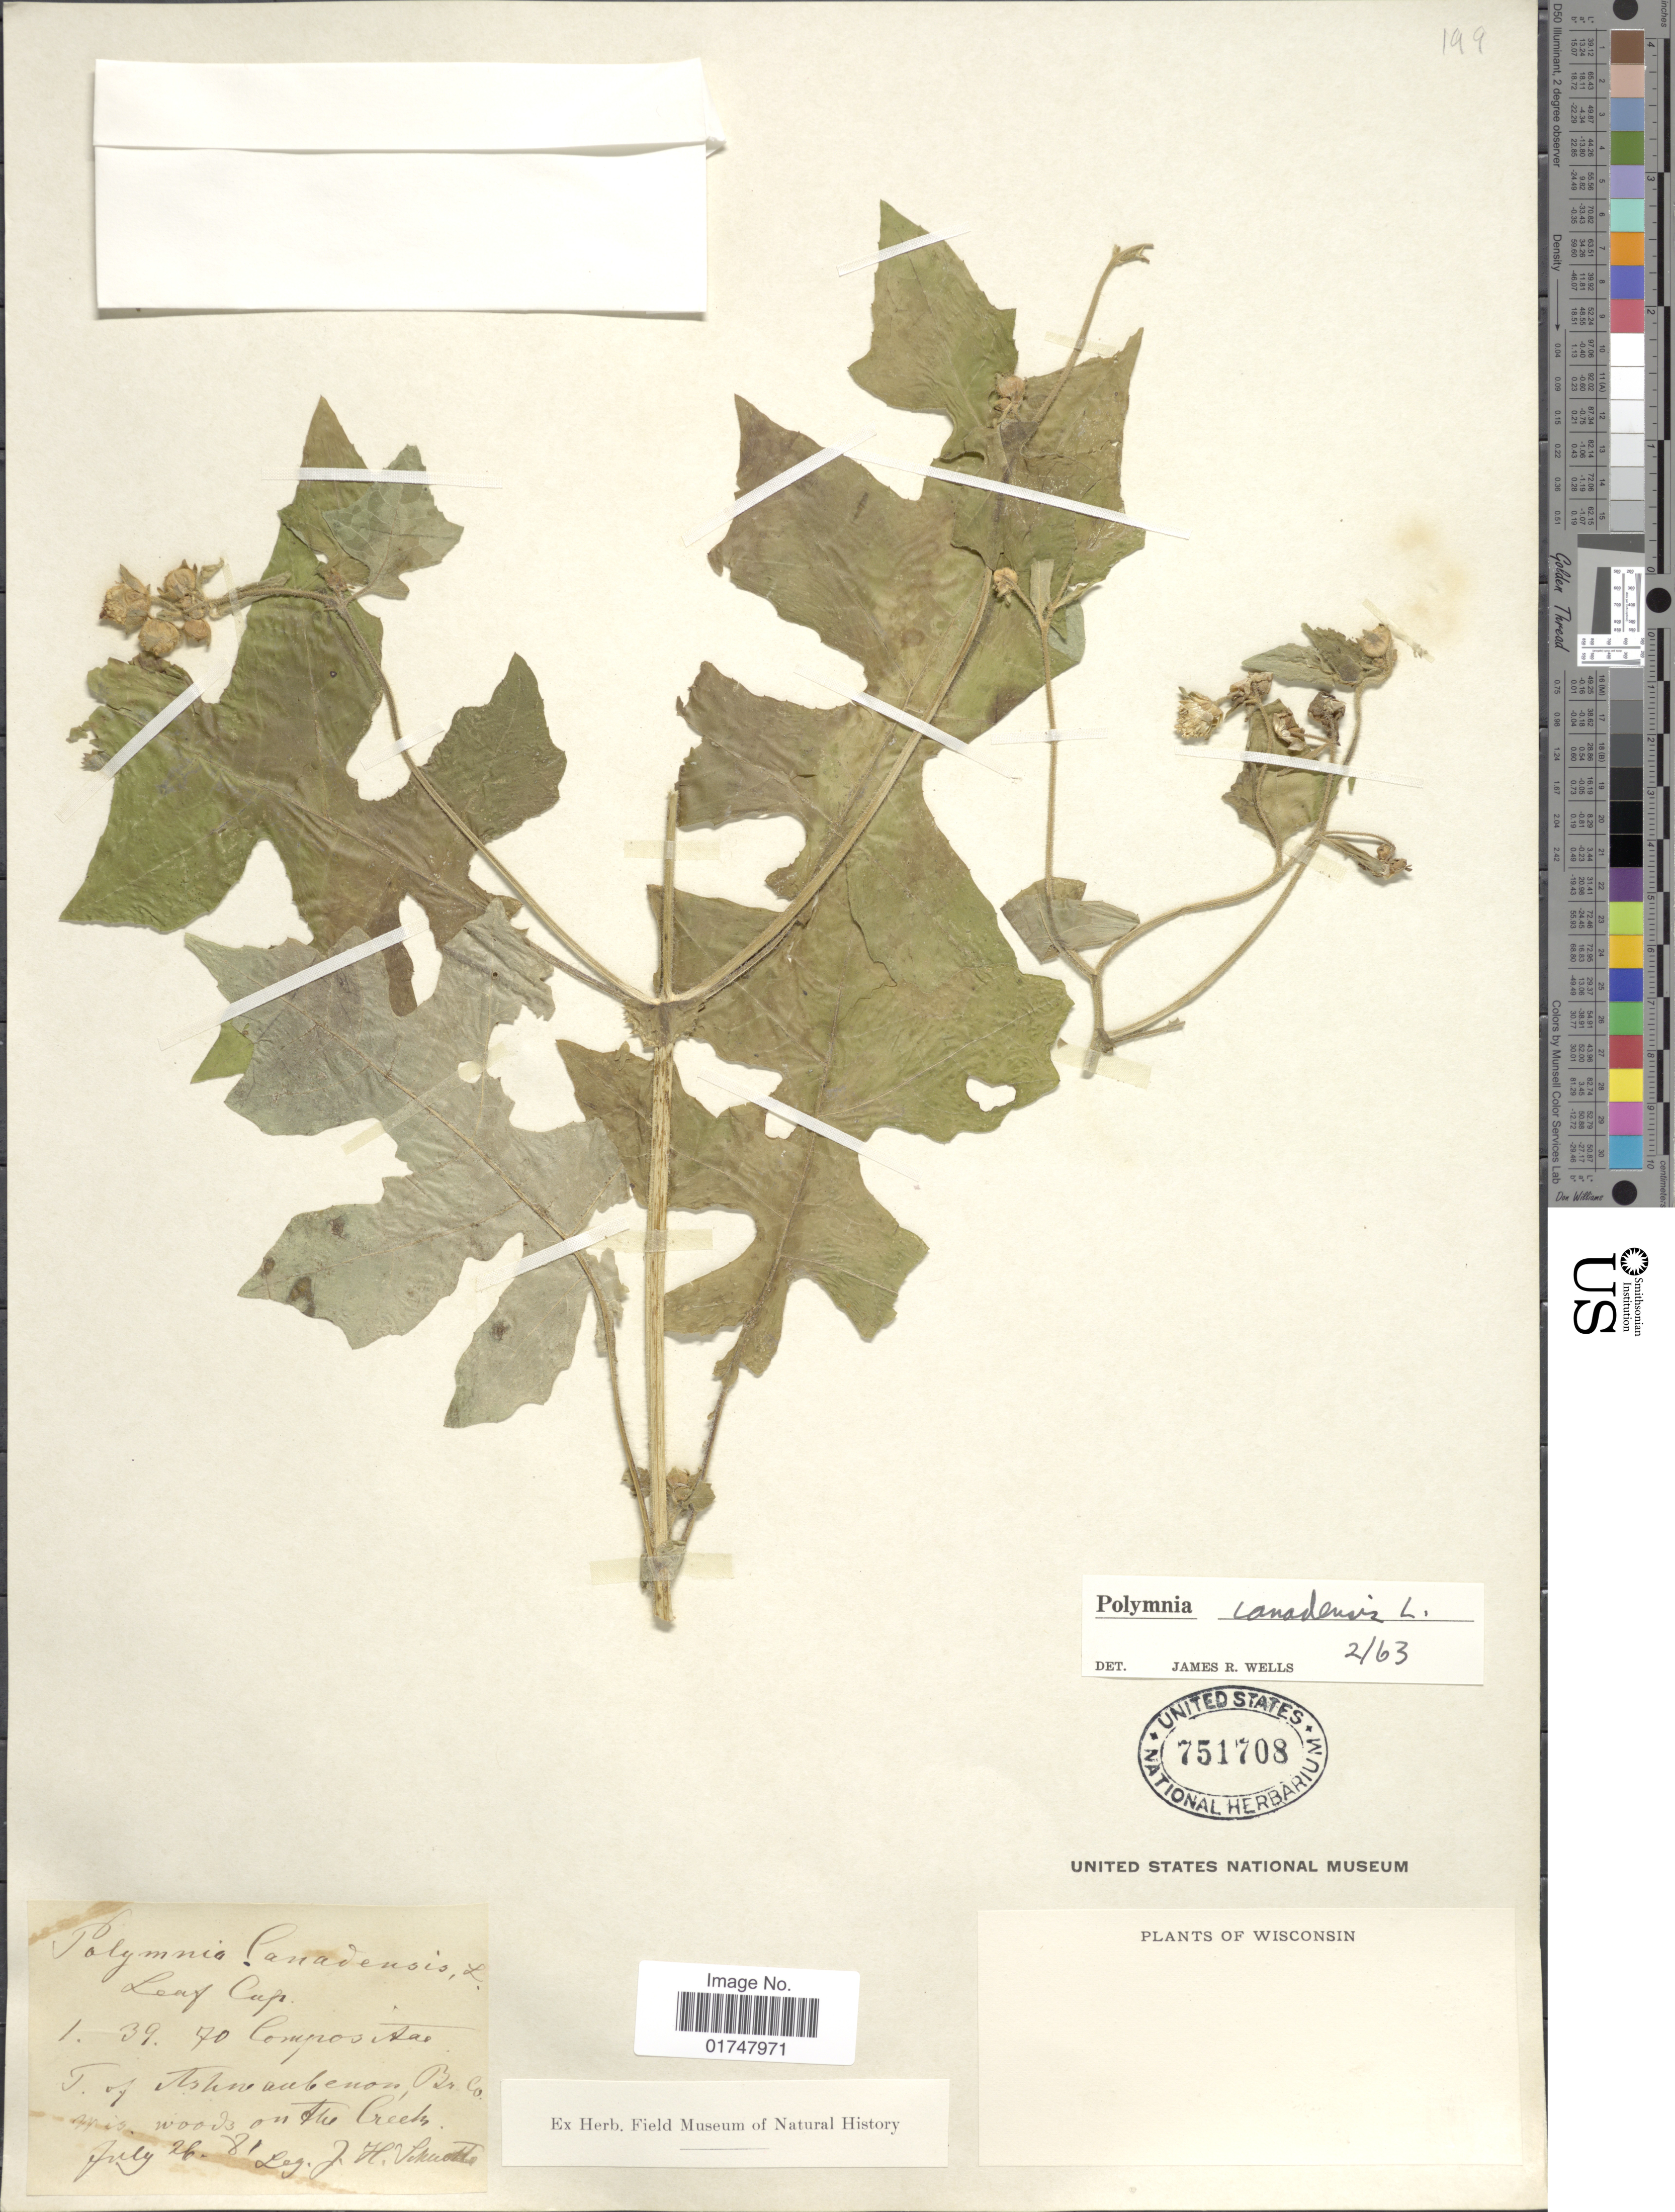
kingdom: Plantae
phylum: Tracheophyta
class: Magnoliopsida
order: Asterales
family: Asteraceae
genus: Polymnia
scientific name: Polymnia canadensis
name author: L.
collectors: J. H. Schuette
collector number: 1.39.70?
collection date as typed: Transcribed d/m/y: 26/7/81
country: United States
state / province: Wisconsin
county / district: Brown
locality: Woods on the Creek, T. of Ashwaubenon, Br. Co. [Town of Ashwaubenon, Brown County], Wis.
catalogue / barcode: US 751708